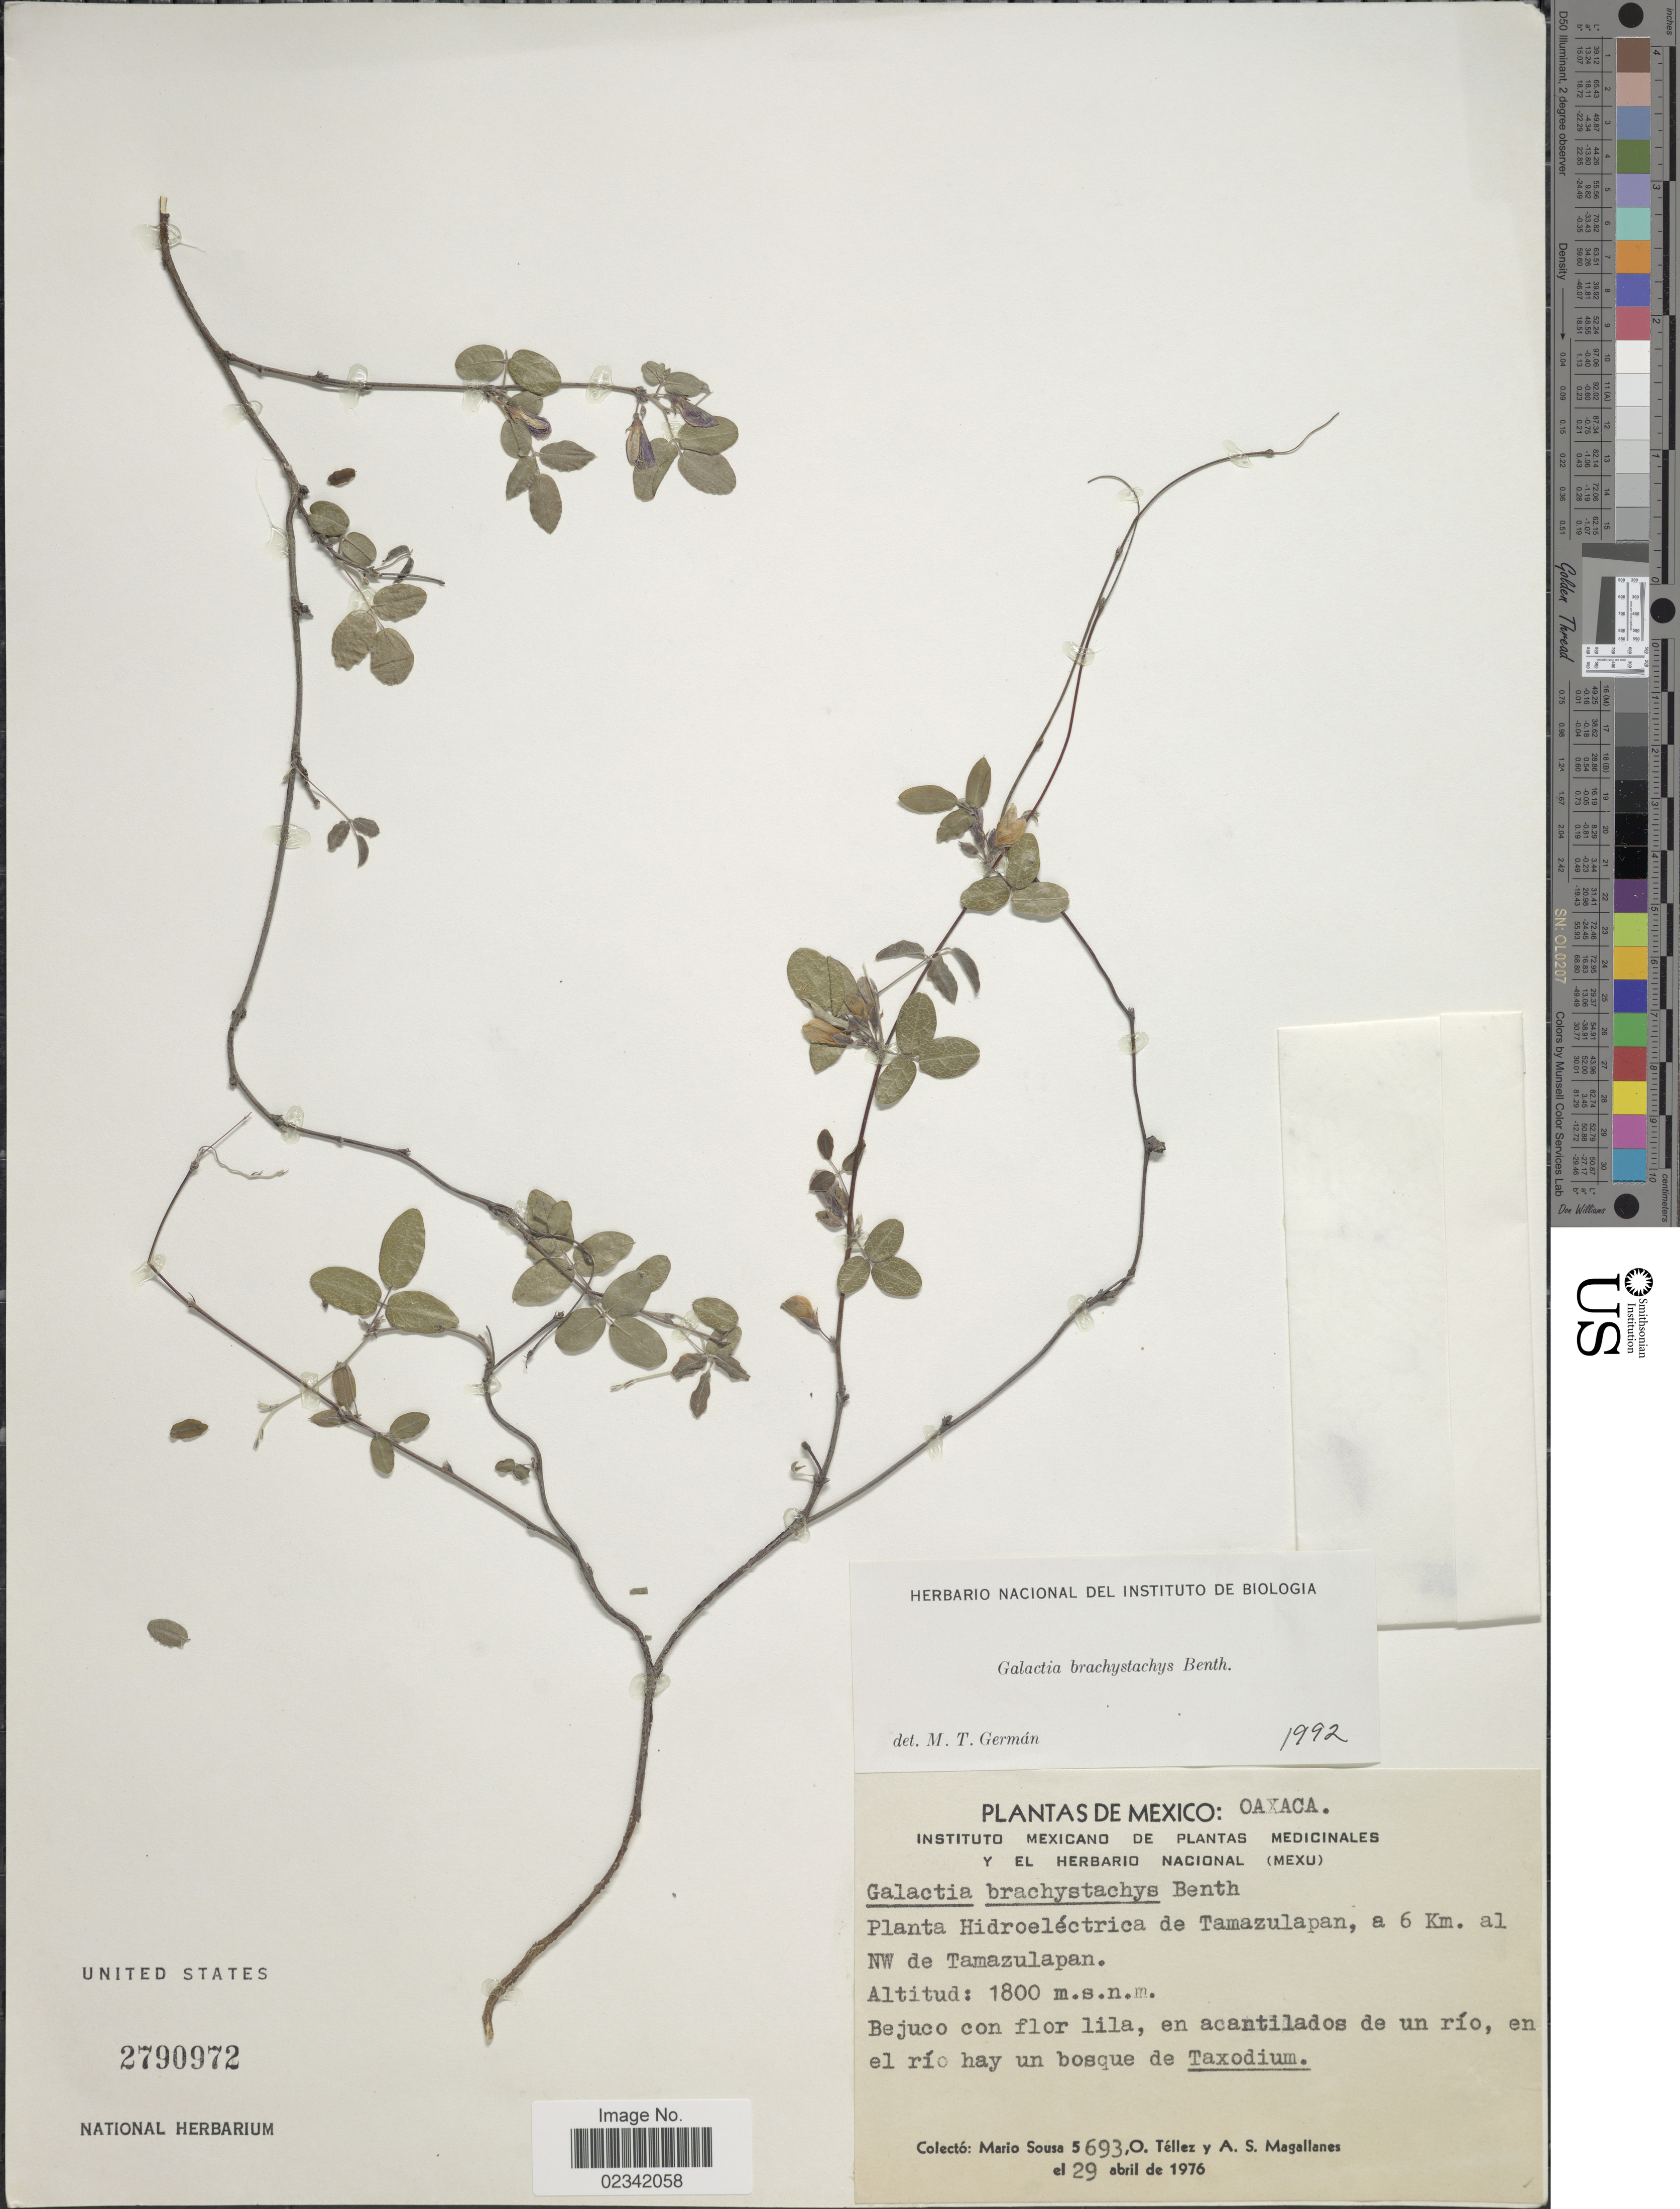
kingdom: Plantae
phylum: Tracheophyta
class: Magnoliopsida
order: Fabales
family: Fabaceae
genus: Nanogalactia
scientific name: Nanogalactia brachystachys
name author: (Benth.) L.P. Queiroz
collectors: M. Sousa S., O. Tellez & A. Magallanes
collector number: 5693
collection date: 1976-04-29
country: Mexico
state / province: Oaxaca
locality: Planta Hidroelectrica de Tamazulapan, a 6 km. al NW de Tamazulapan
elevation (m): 1800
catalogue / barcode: US 2790972